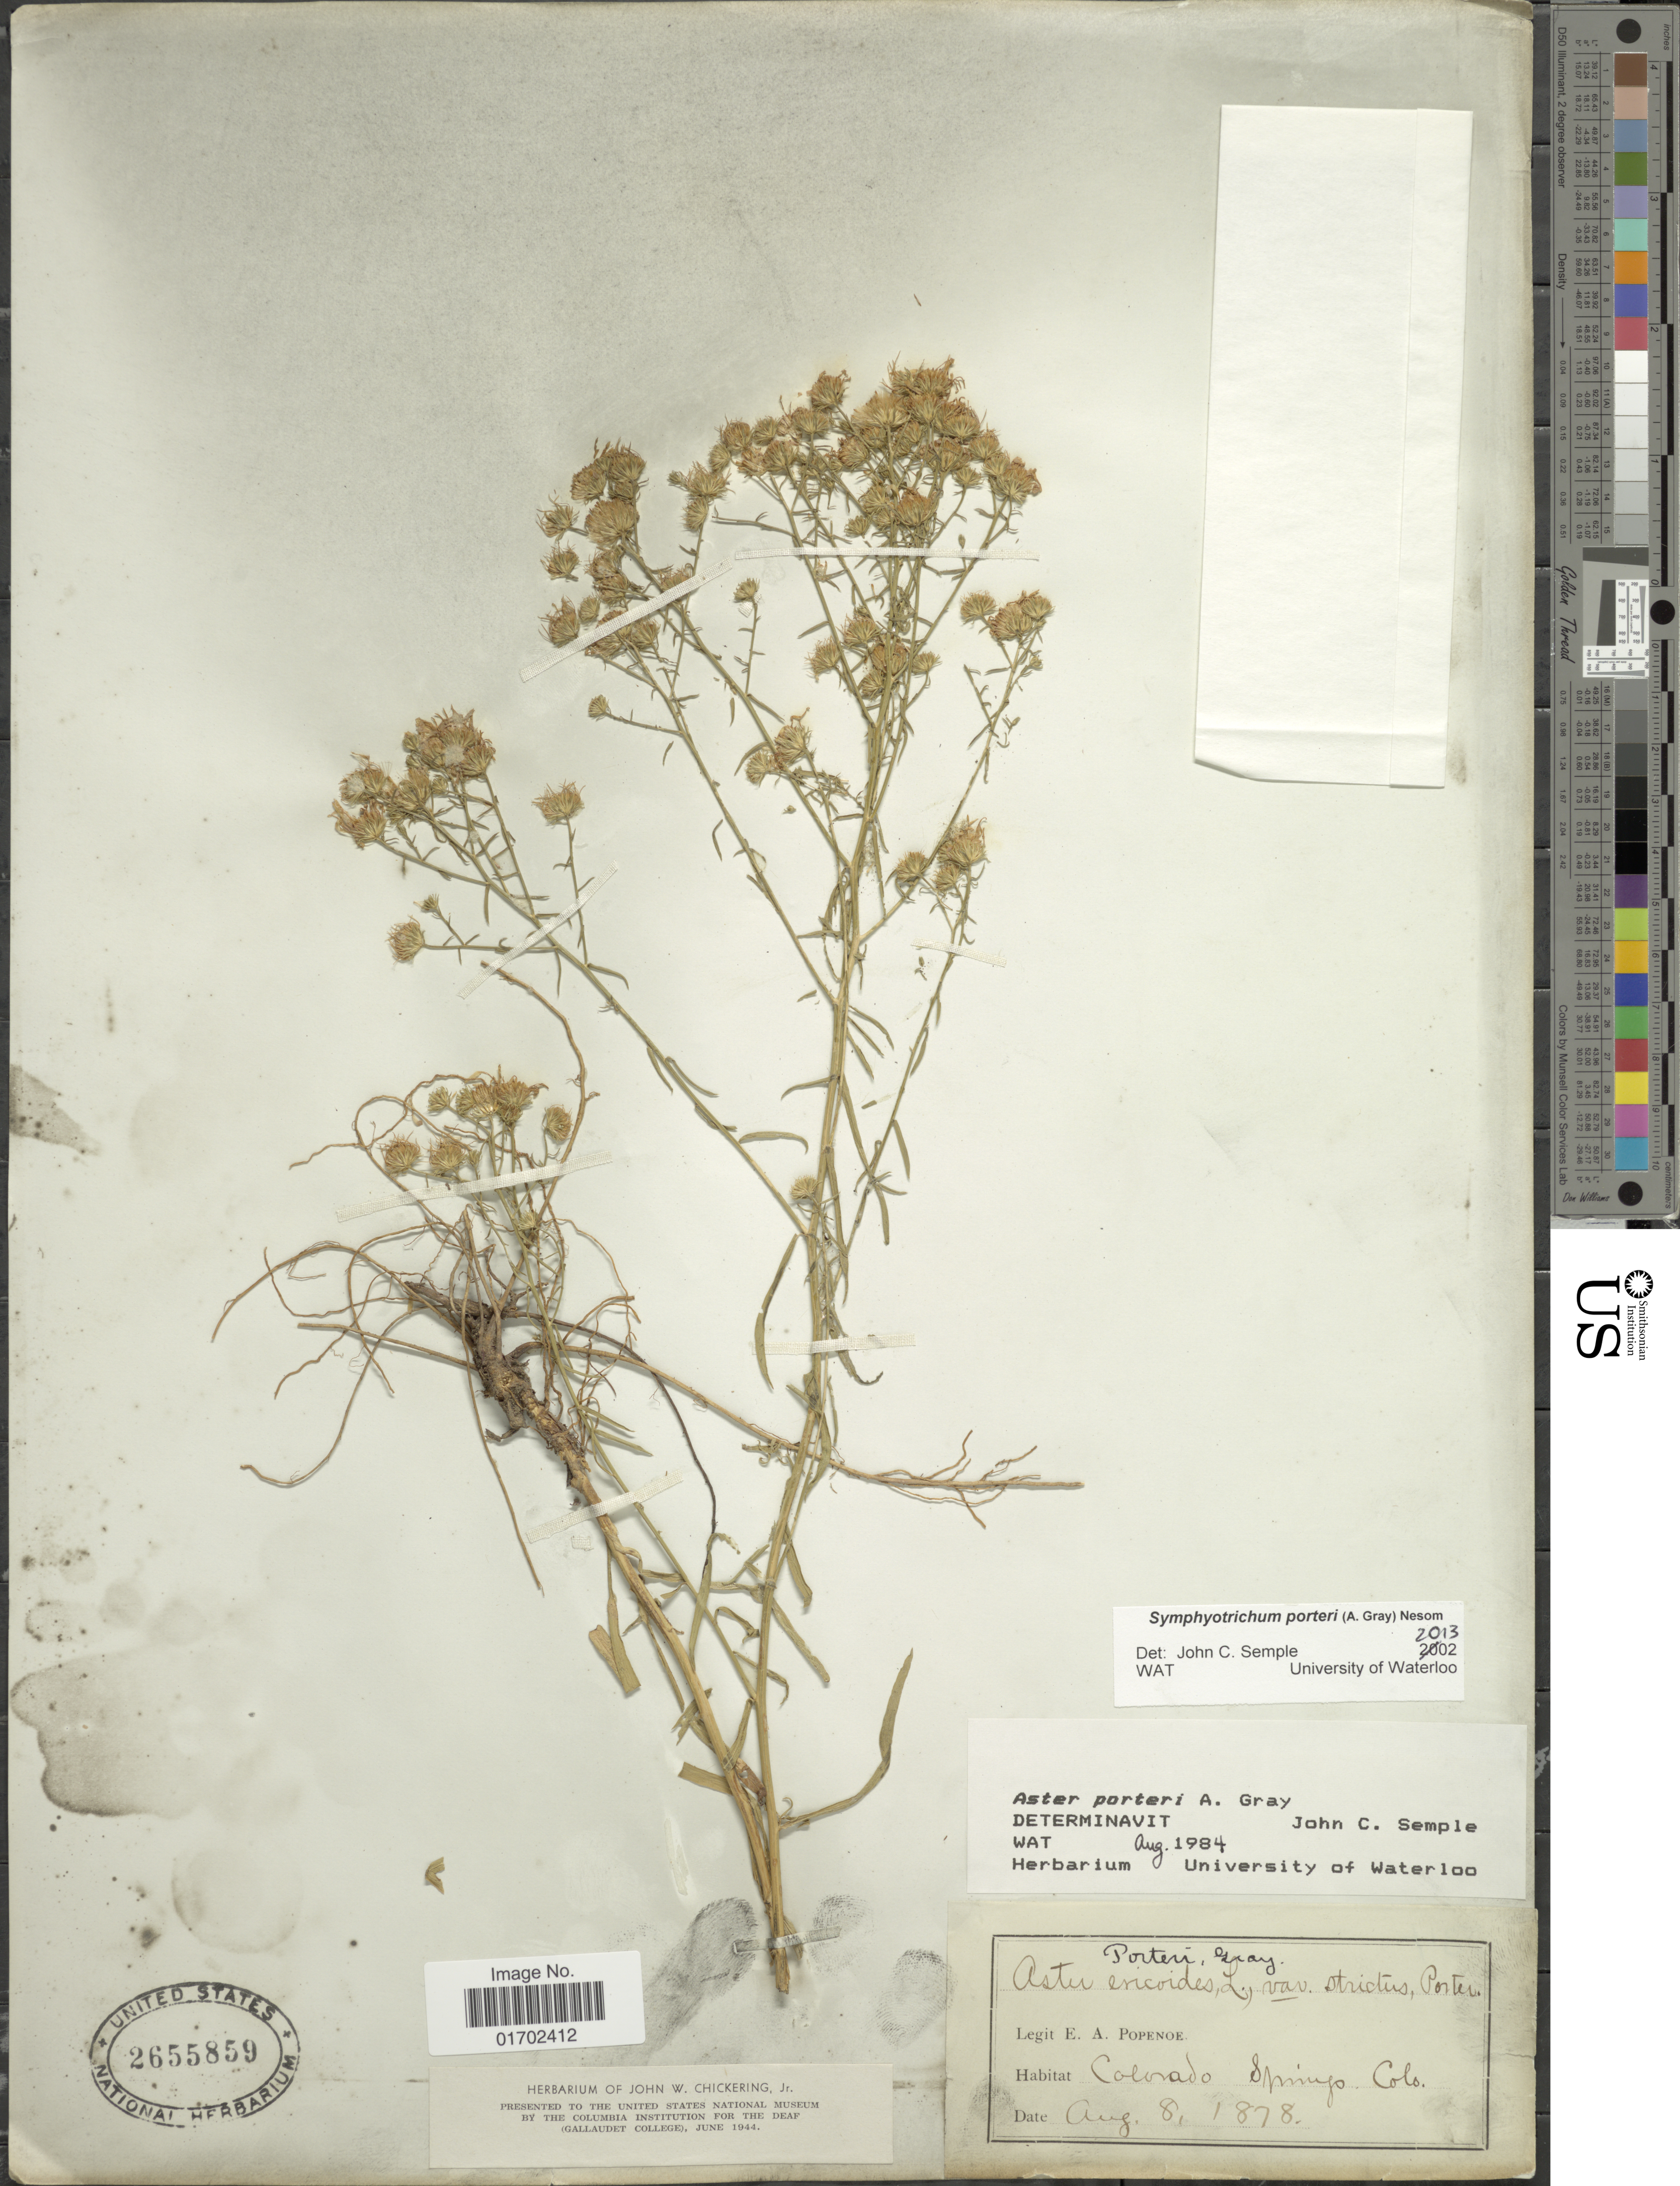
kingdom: Plantae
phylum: Tracheophyta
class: Magnoliopsida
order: Asterales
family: Asteraceae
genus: Symphyotrichum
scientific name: Symphyotrichum porteri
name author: (A. Gray) G.L. Nesom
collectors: E. A. Popenoe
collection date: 1878-08-08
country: United States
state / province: Colorado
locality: Colorado Springs, Colo.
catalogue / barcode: US 2655859